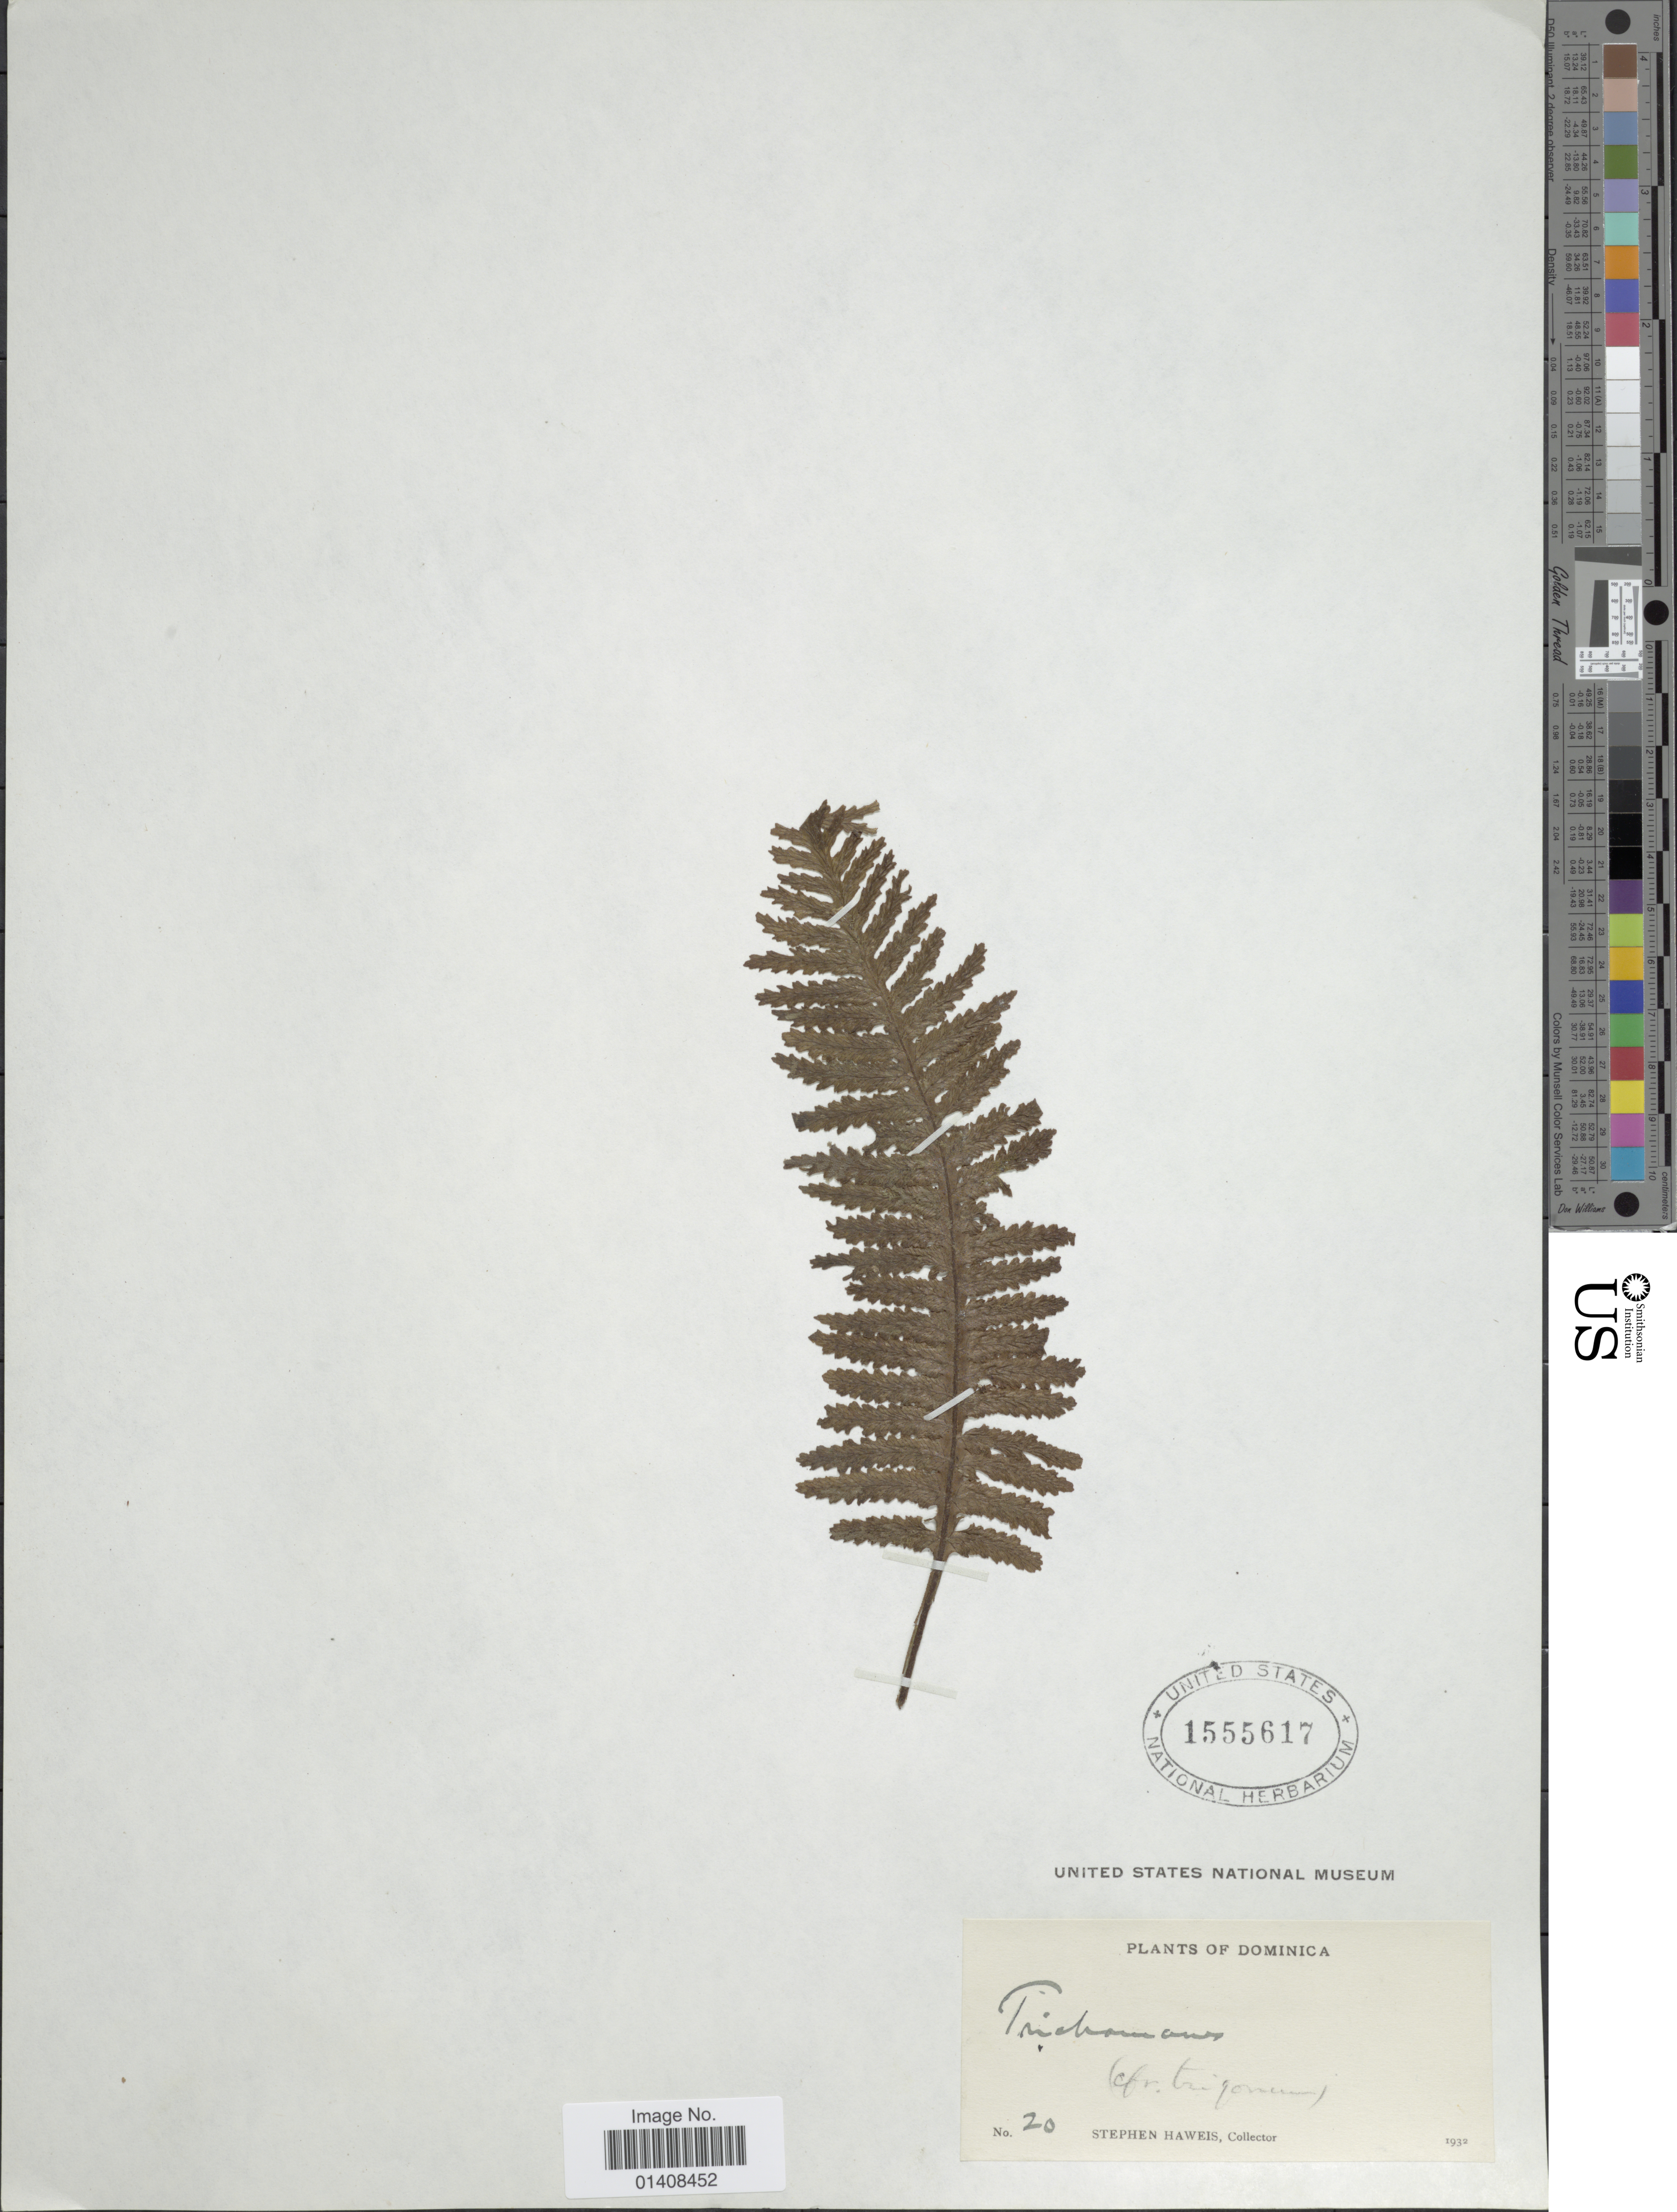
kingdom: Plantae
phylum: Tracheophyta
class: Polypodiopsida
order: Hymenophyllales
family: Hymenophyllaceae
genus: Trichomanes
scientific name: Trichomanes trigonum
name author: Desv.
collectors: S. Haweis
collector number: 20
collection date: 1932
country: Dominica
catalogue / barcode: US 1555617